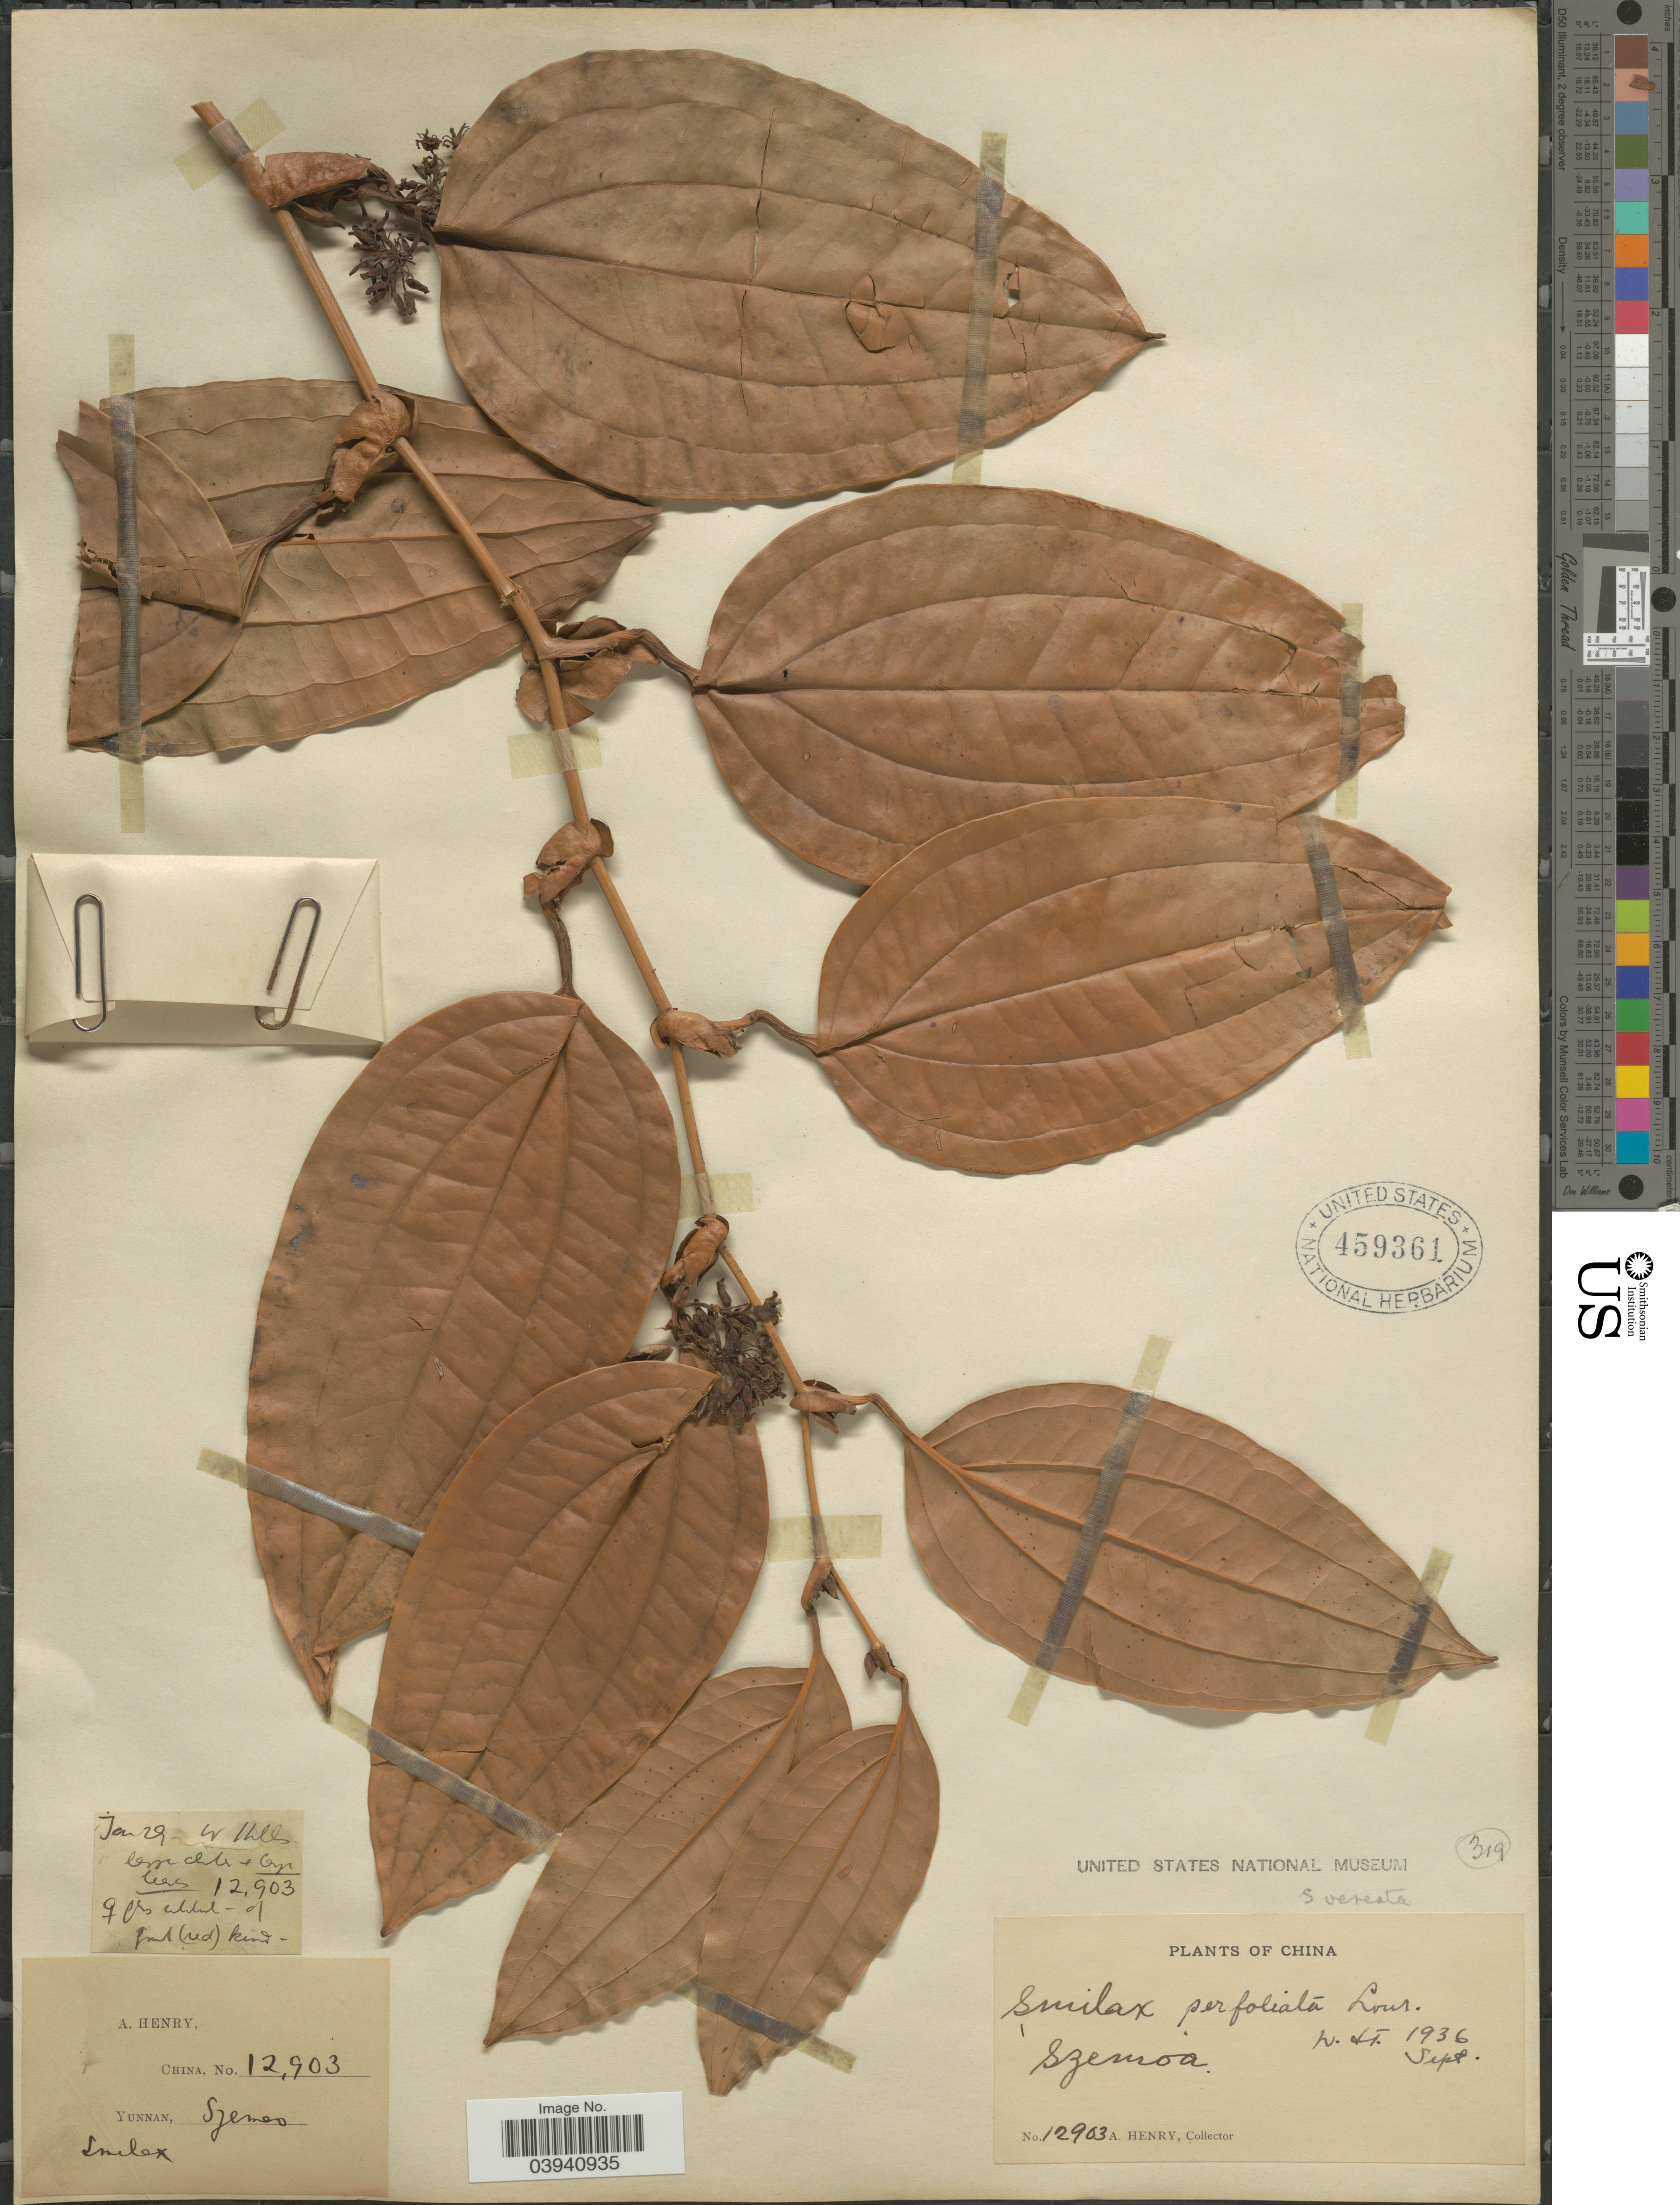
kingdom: Plantae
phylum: Tracheophyta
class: Liliopsida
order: Liliales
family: Smilacaceae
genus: Smilax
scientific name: Smilax perfoliata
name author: Lour.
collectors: A. Henry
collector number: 12903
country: China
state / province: Yunnan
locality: Szemoa.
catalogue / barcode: US 459361